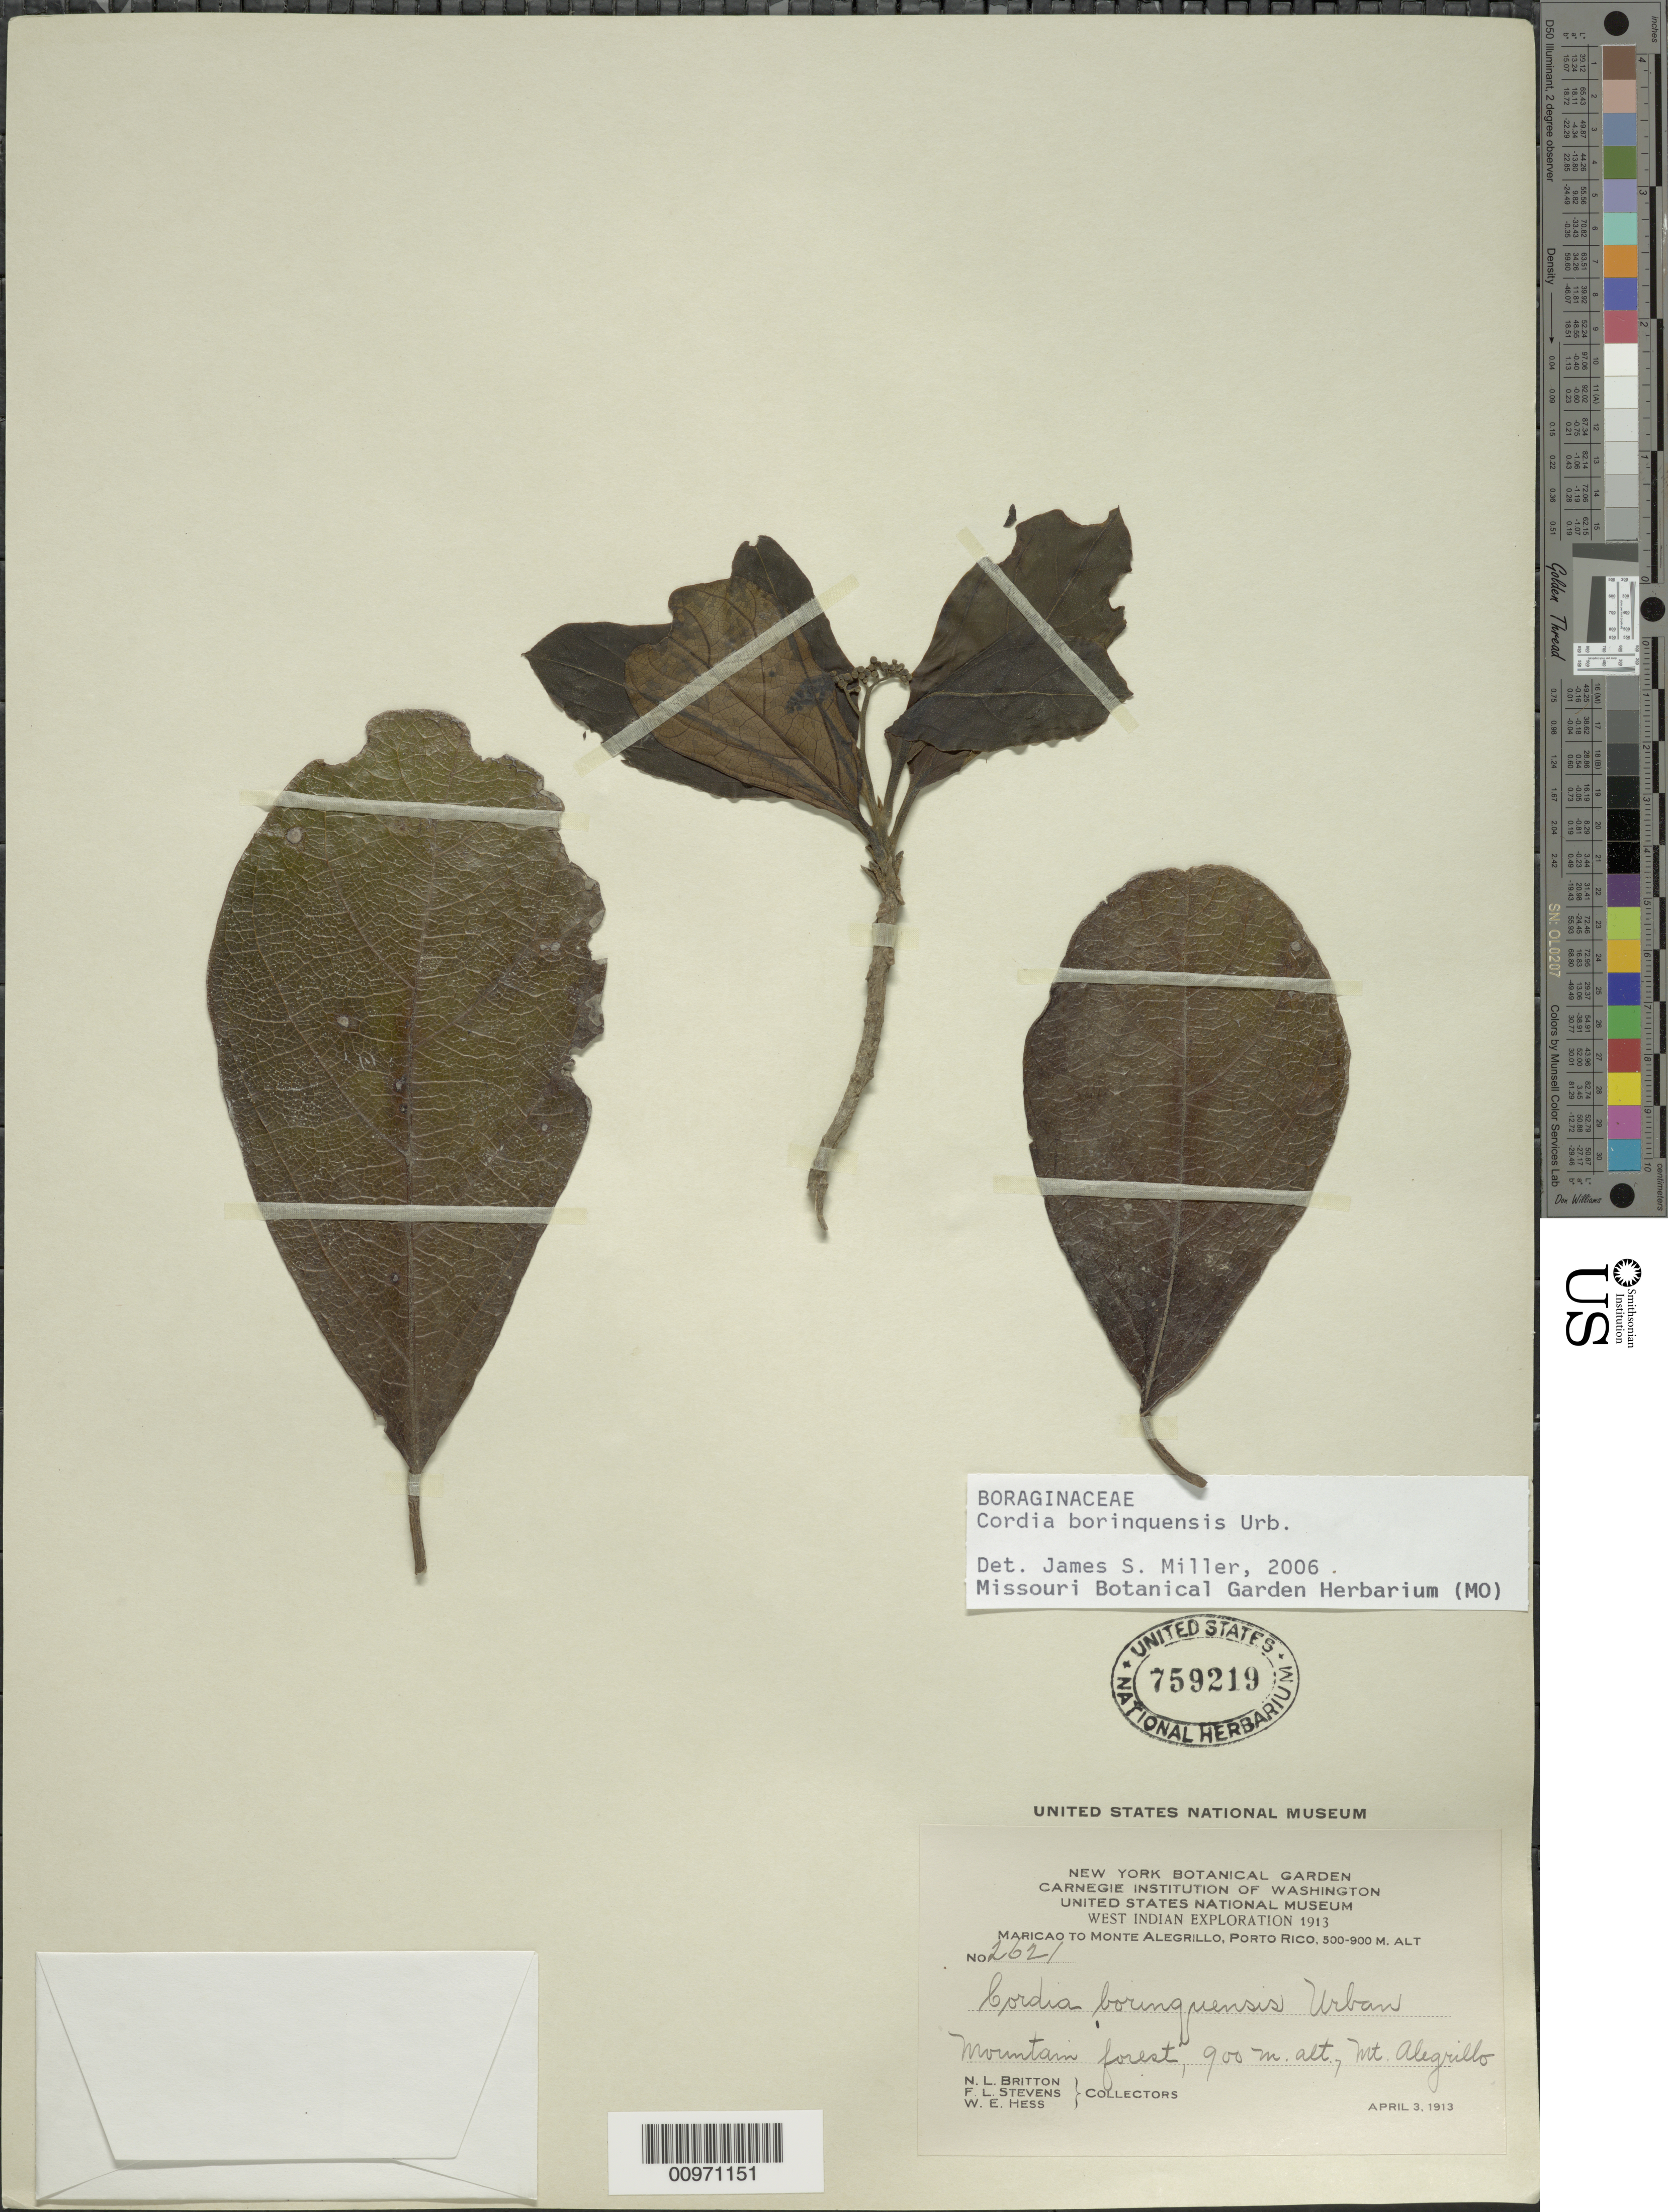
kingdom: Plantae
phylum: Tracheophyta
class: Magnoliopsida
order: Boraginales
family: Cordiaceae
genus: Cordia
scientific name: Cordia borinquensis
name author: Urb.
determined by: Miller, James S., (MO), Missouri Botanical Garden (UNITED STATES)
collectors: N. Britton, F. L. Stevens & W. Hess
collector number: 2621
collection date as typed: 03 Apr 1913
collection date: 1913-04-03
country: Puerto Rico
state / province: Maricao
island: Puerto Rico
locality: Maricao to Monte Alegrillo, Mt. Alegrillo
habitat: Mountain forest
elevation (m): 900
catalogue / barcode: US 759219